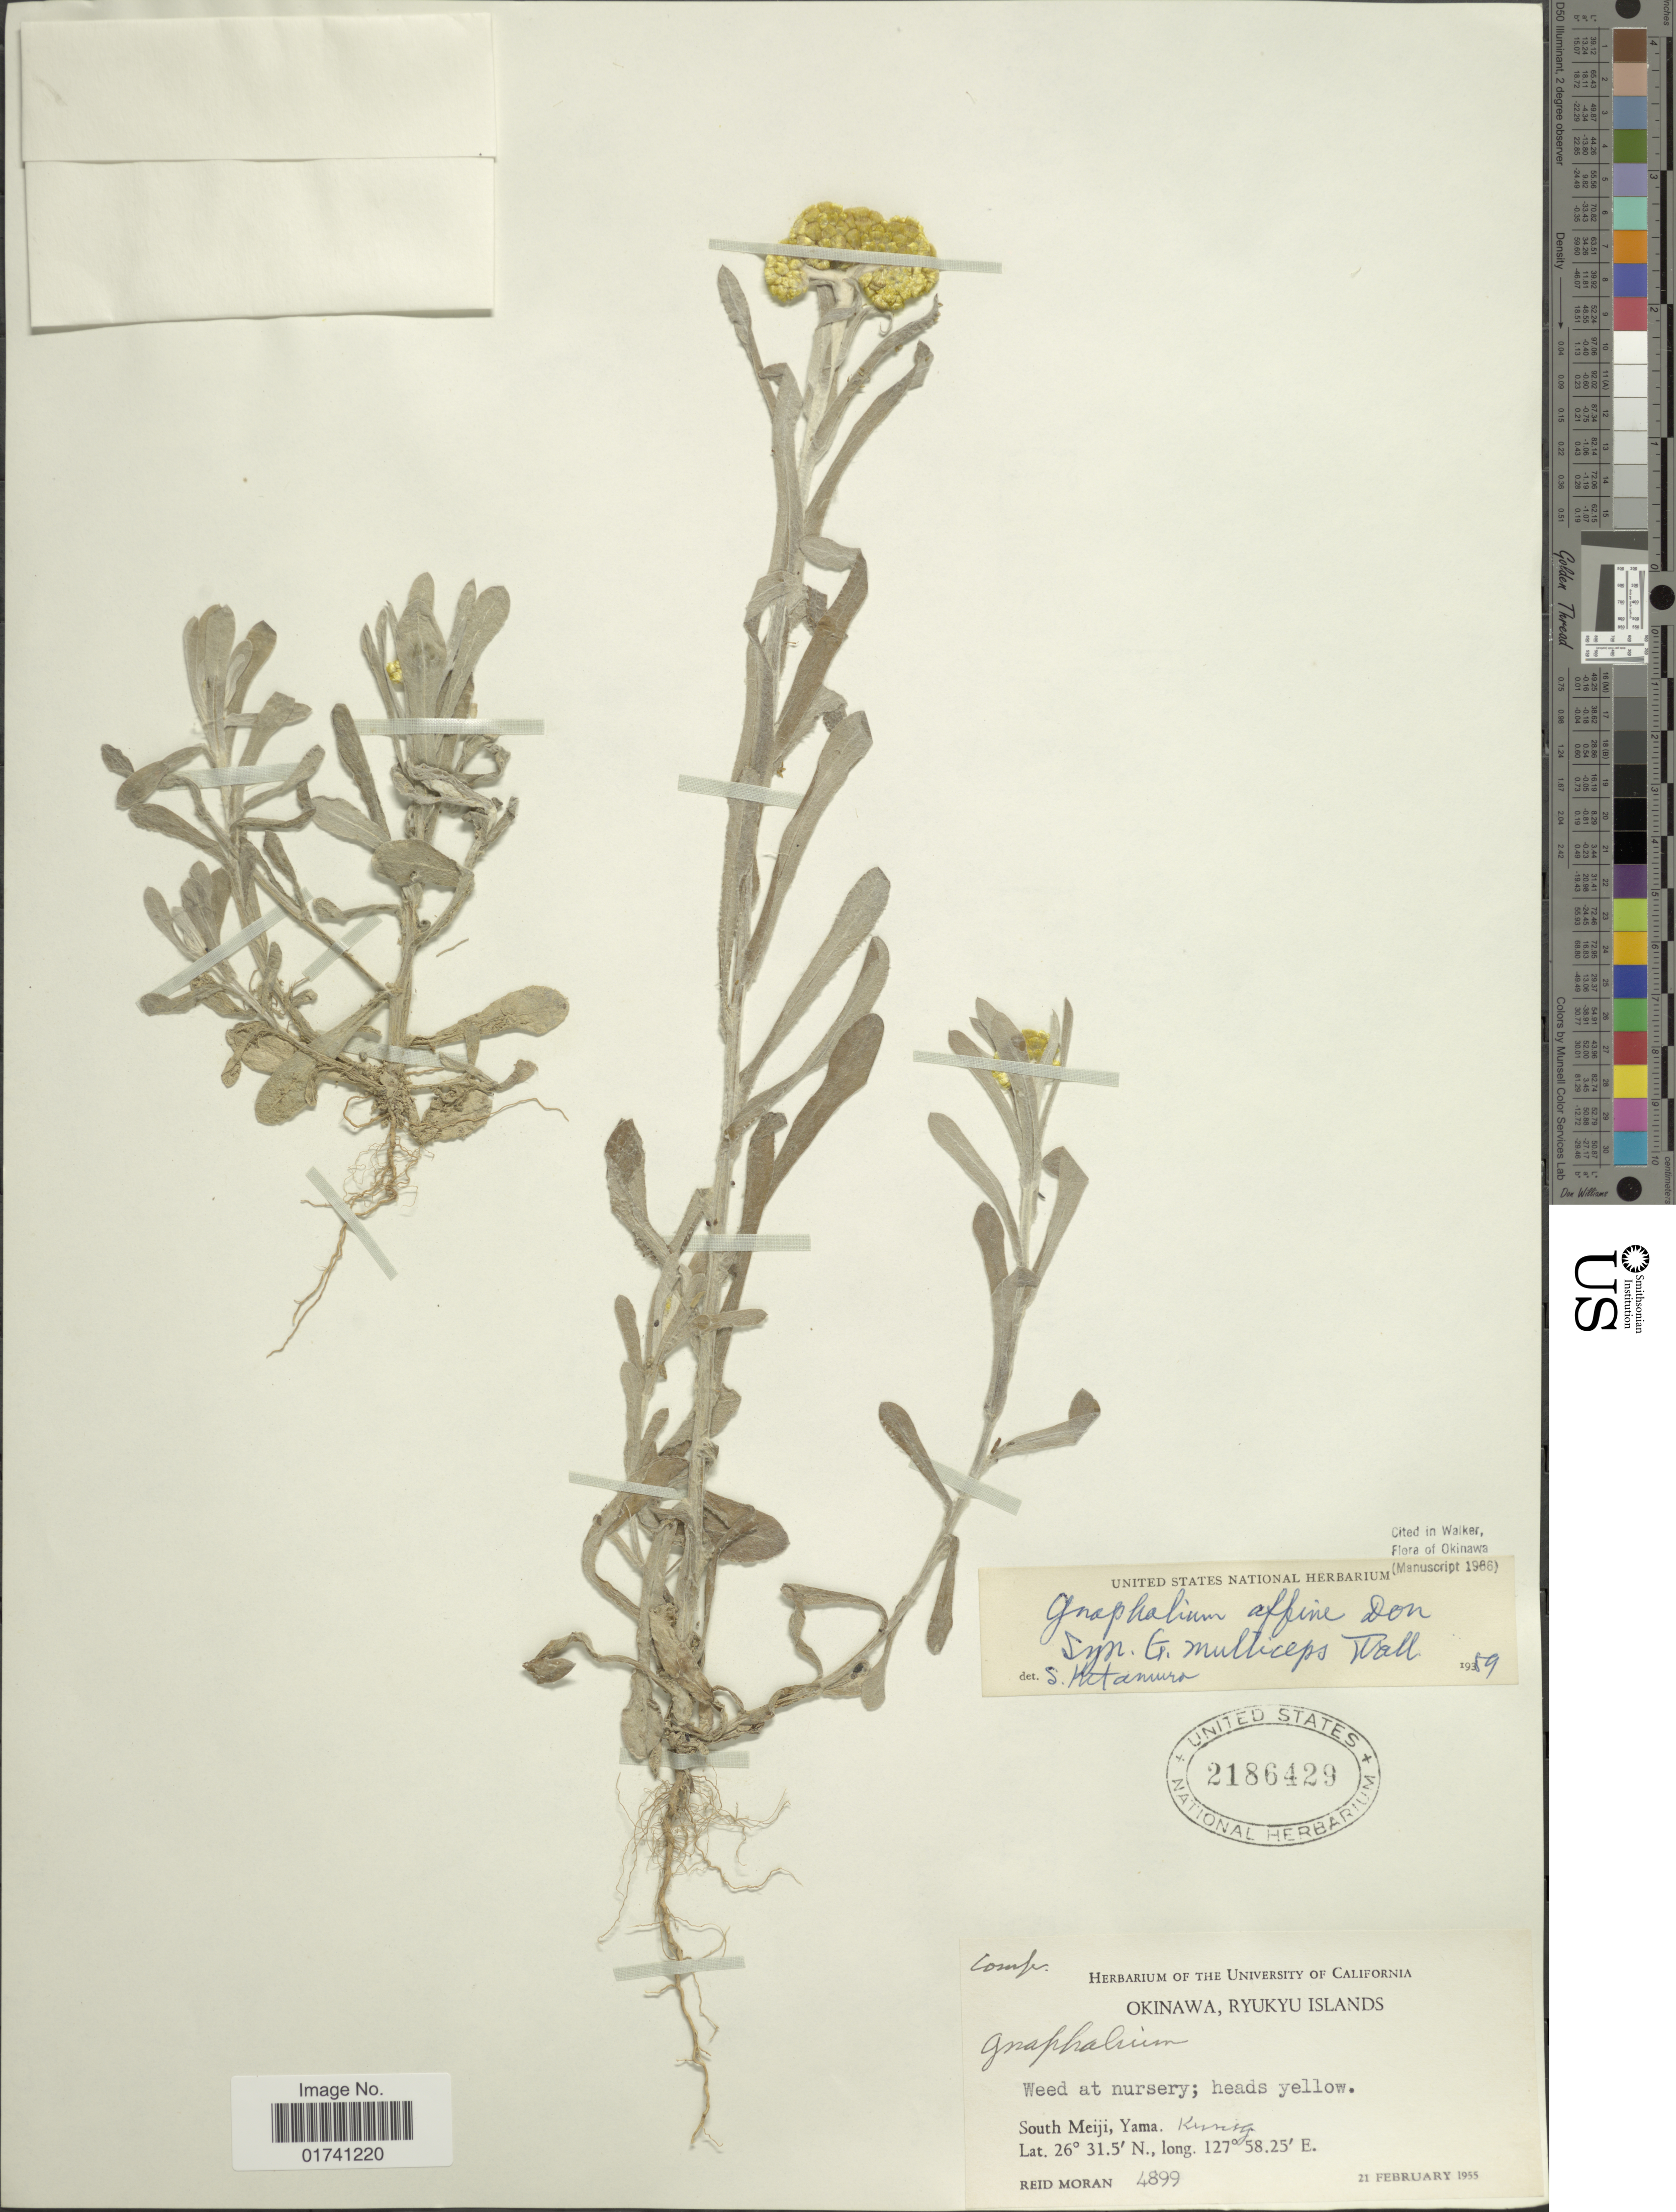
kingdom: Plantae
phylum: Tracheophyta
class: Magnoliopsida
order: Asterales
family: Asteraceae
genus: Laphangium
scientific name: Laphangium affine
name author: (D. Don) Tzvelev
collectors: R. V. Moran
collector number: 4899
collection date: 1955-02-21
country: Japan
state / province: Okinawa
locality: Ryukyu Islands. South Meiji, Yama. Kunig.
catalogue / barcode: US 2186429